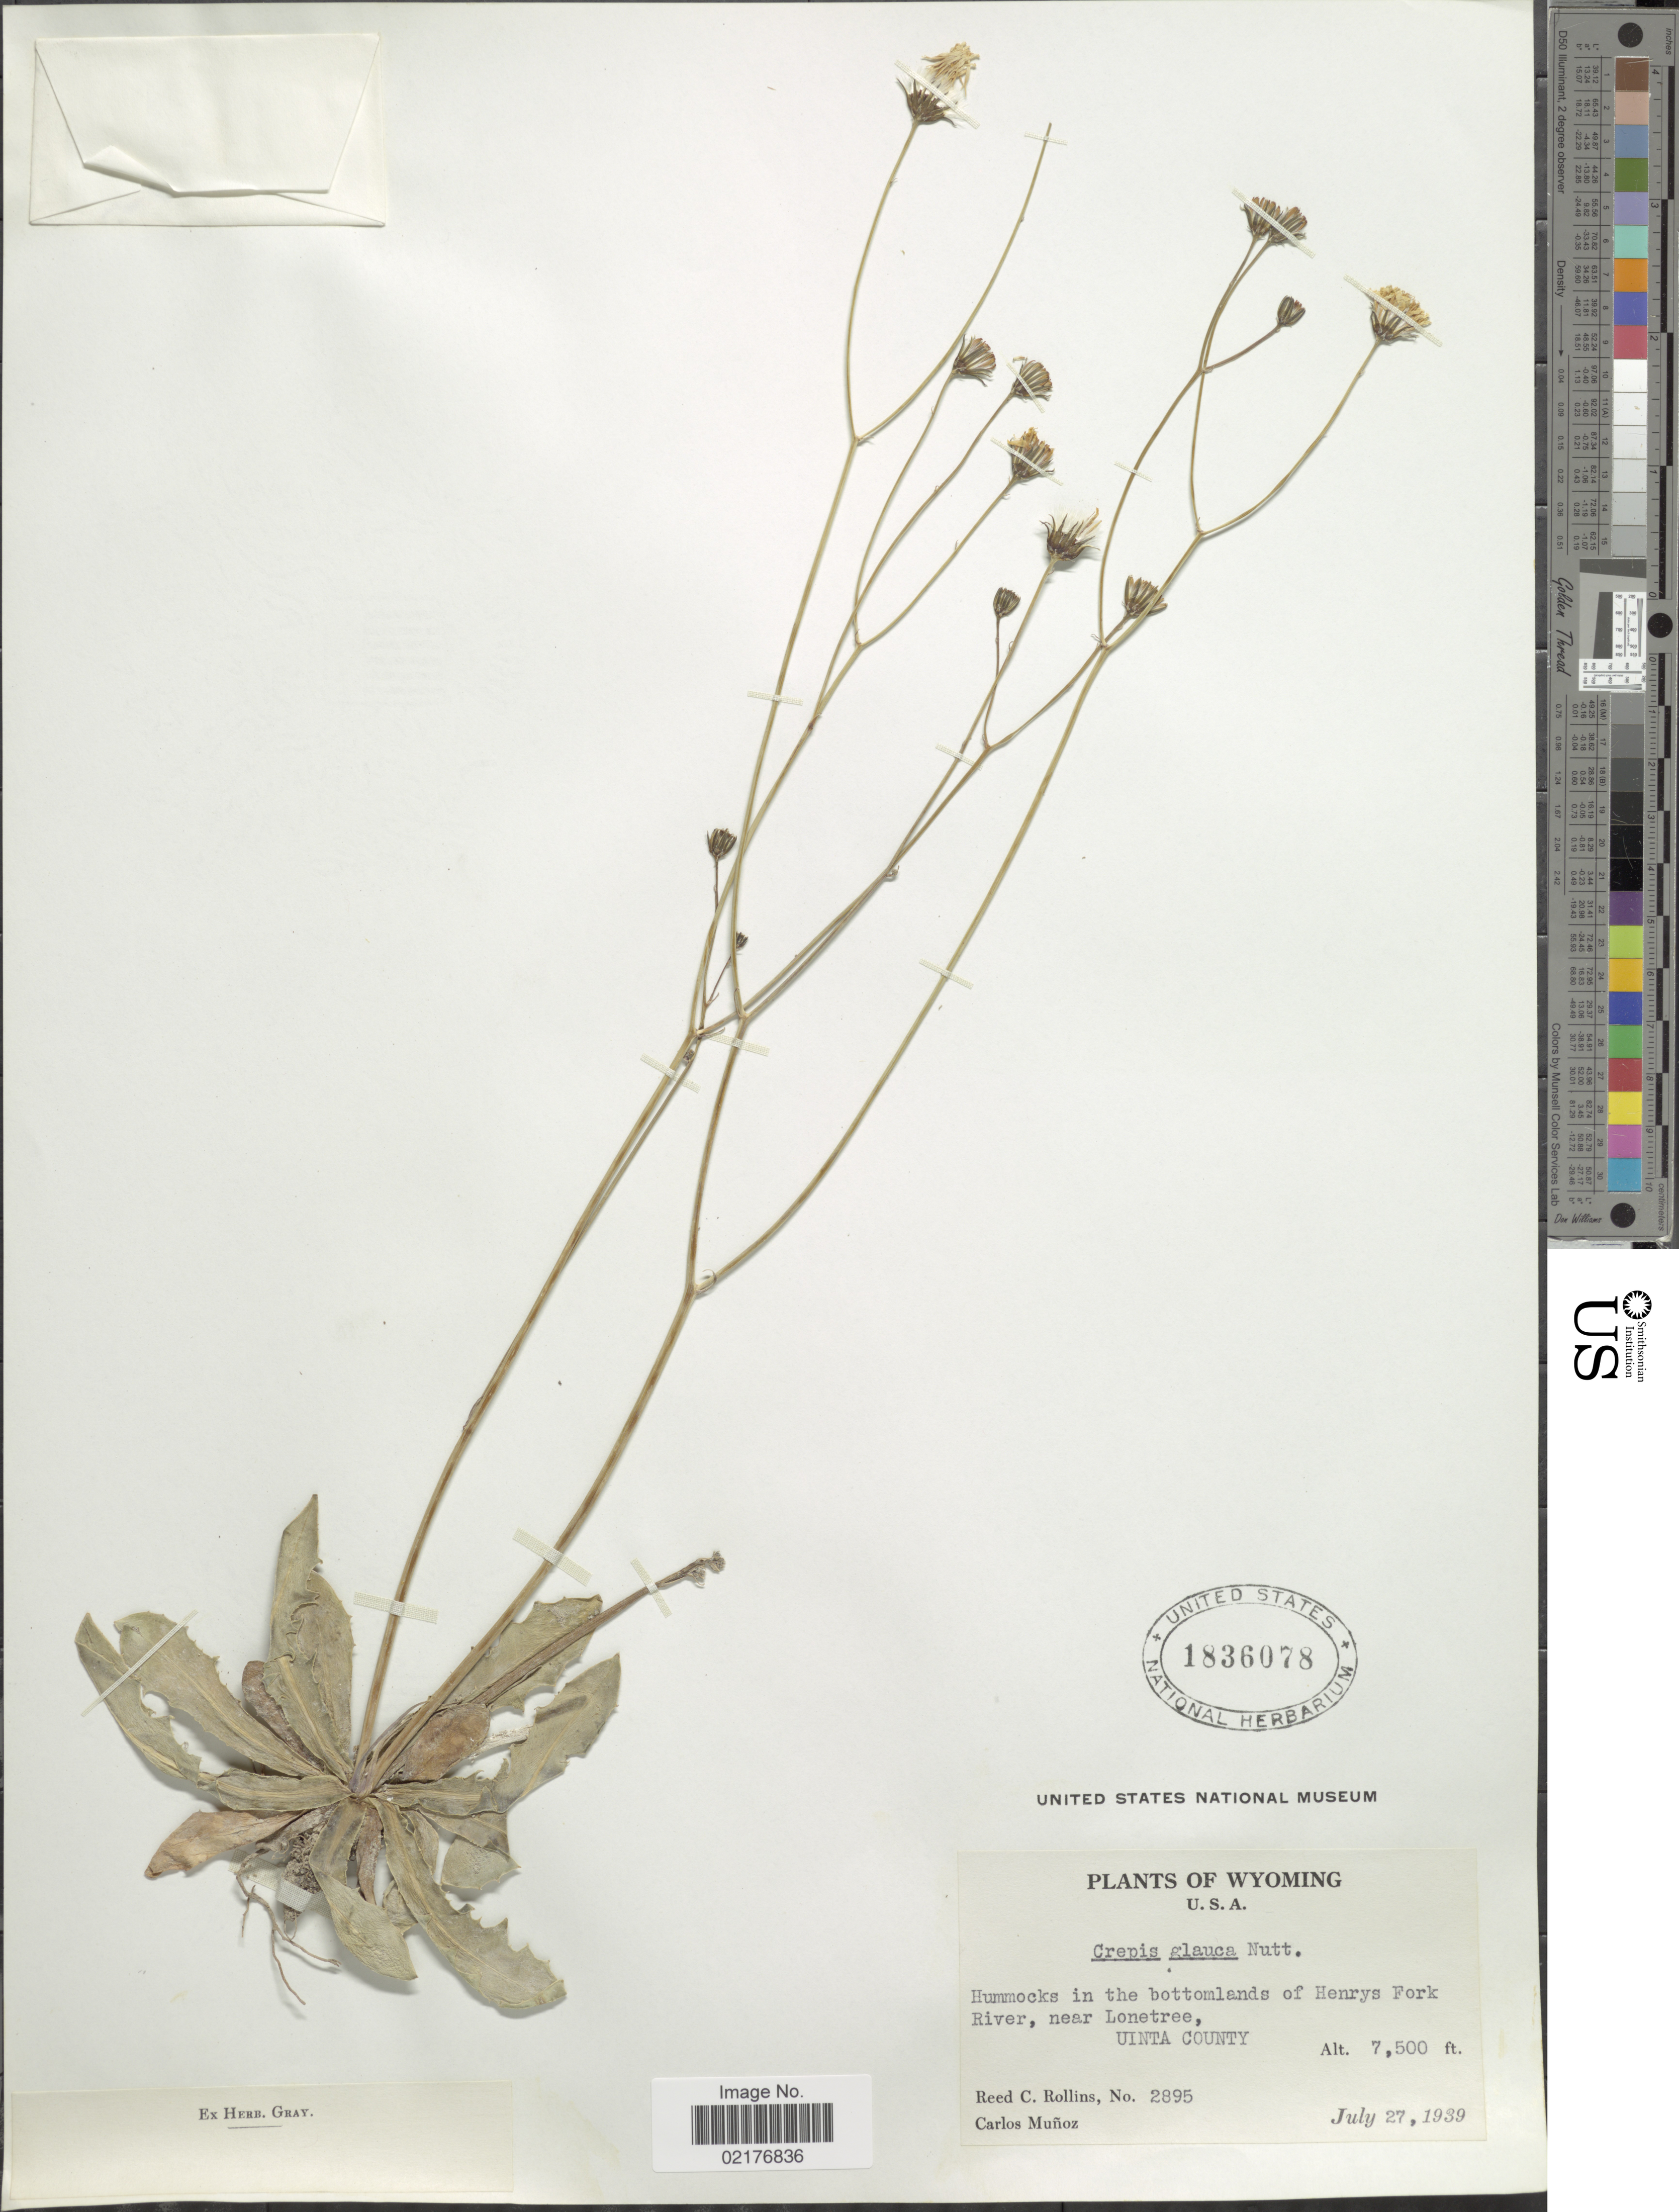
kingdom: Plantae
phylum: Tracheophyta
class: Magnoliopsida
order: Asterales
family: Asteraceae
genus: Askellia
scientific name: Askellia flexuosa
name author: (Ledeb.) W.A. Weber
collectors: R. C. Rollins & C. Muñoz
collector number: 2895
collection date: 1939-07-27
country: United States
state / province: Wyoming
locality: Hummocks in the bottomlands of Henrys Fork River, near Lonetree, Uinta County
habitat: hummocks in the bottomlands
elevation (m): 2286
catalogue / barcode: US 1836078